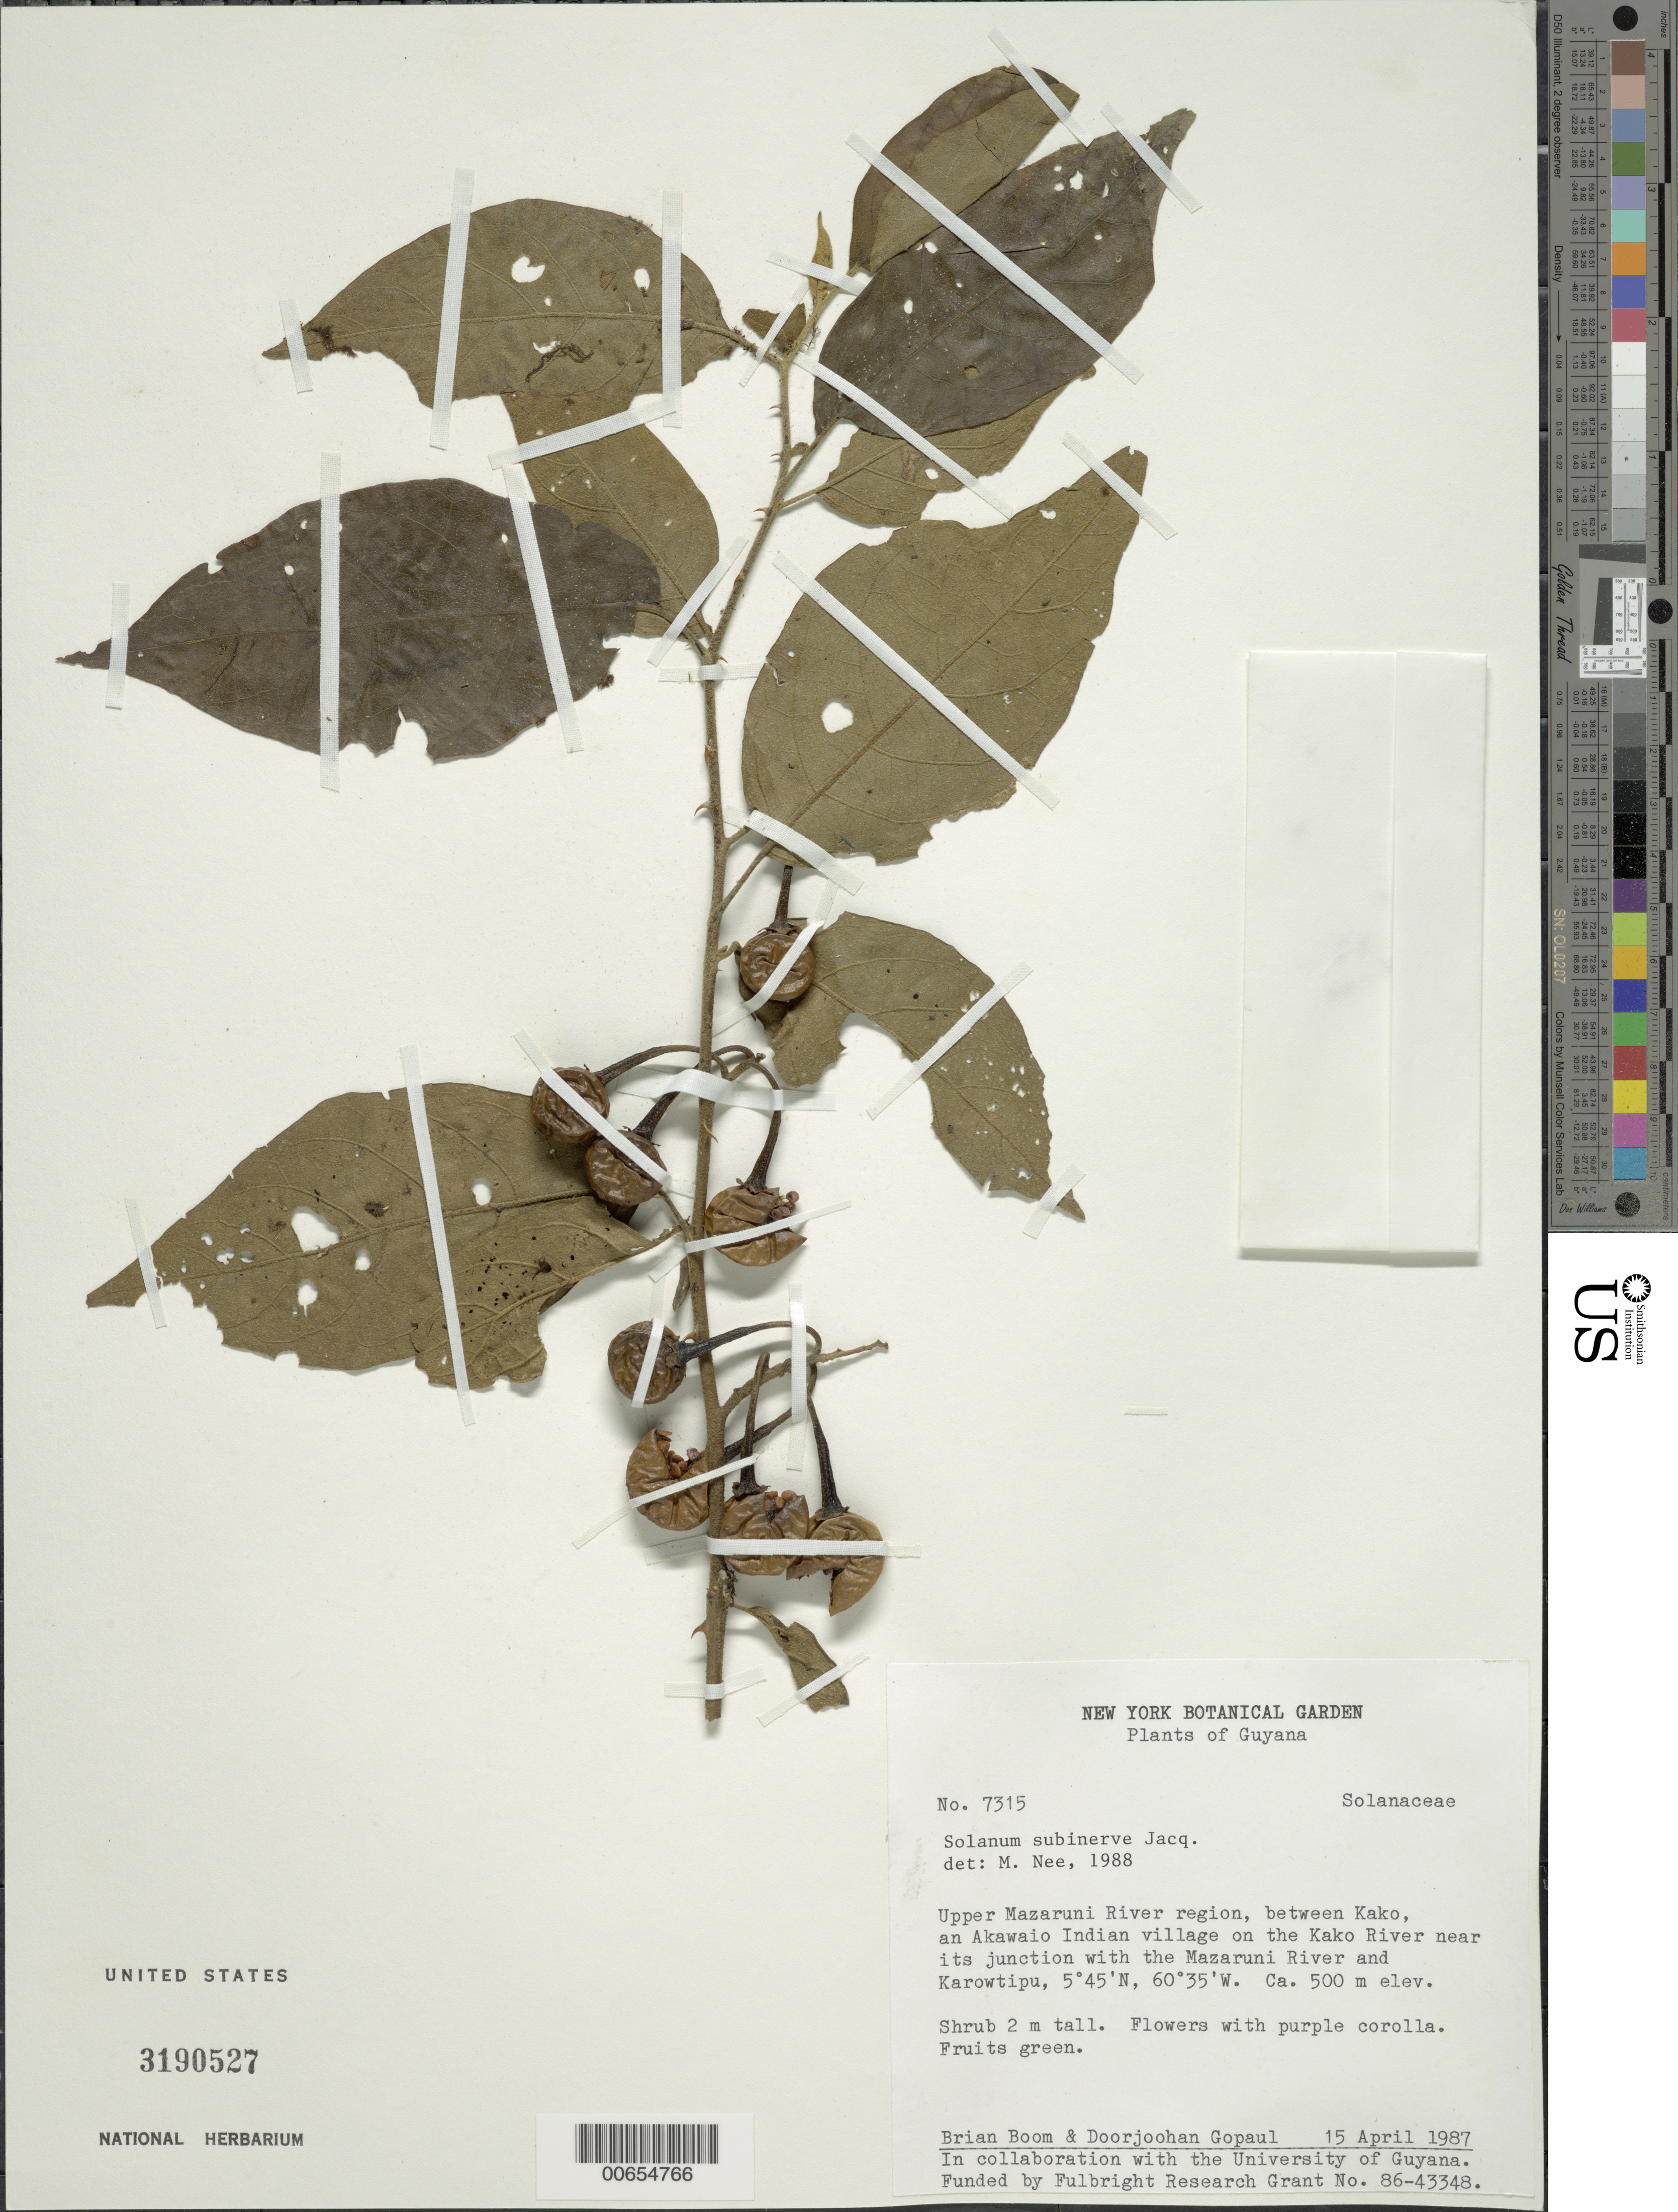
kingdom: Plantae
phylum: Tracheophyta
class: Magnoliopsida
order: Solanales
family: Solanaceae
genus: Solanum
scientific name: Solanum subinerme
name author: Jacq.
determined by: Nee, Michael H.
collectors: B. M. Boom & D. Gopaul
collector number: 7315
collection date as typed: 4 Apr 1987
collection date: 1987-04-04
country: Guyana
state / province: Cuyuni-Mazaruni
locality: Kako Village vic., upper Mazaruni River region, on Kako R. near jct with Mazaruni R.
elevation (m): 500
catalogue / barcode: US 3190527